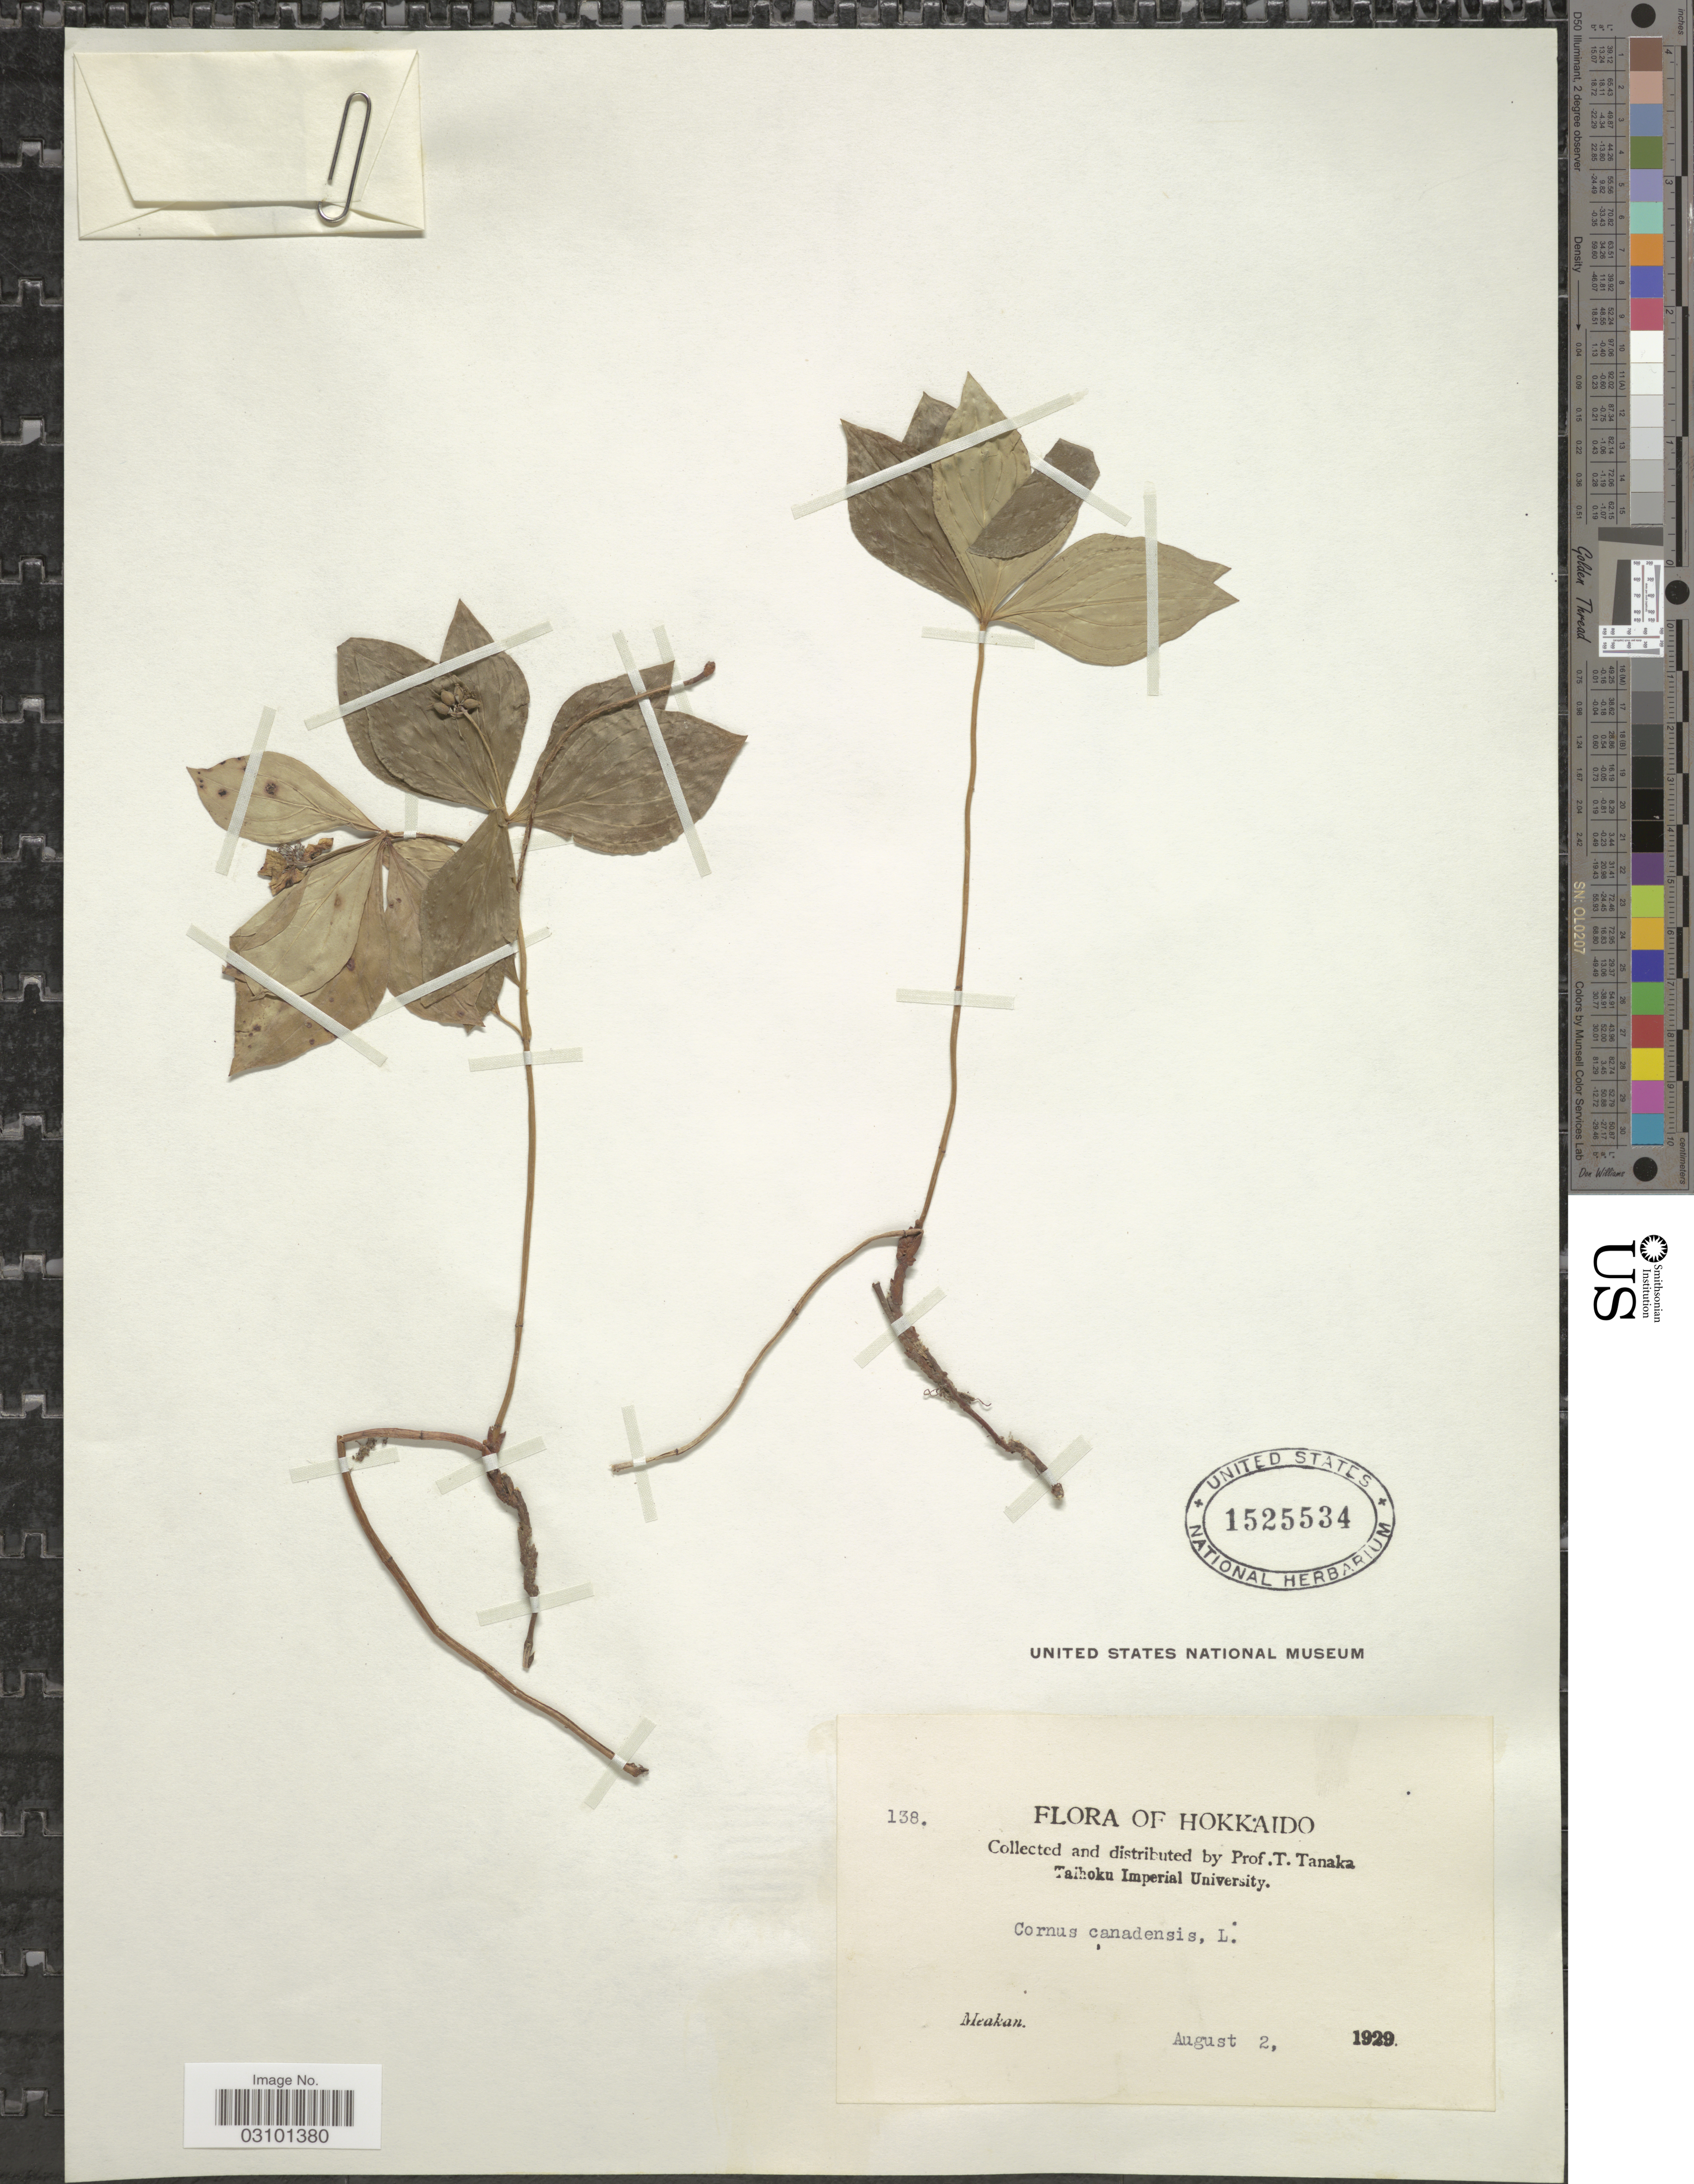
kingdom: Plantae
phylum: Tracheophyta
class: Magnoliopsida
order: Cornales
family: Cornaceae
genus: Cornus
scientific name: Cornus canadensis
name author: L.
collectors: T. Tanaka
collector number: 138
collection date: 1929-08-02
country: Japan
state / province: Hokkaidō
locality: Meakan.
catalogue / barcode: US 1525534